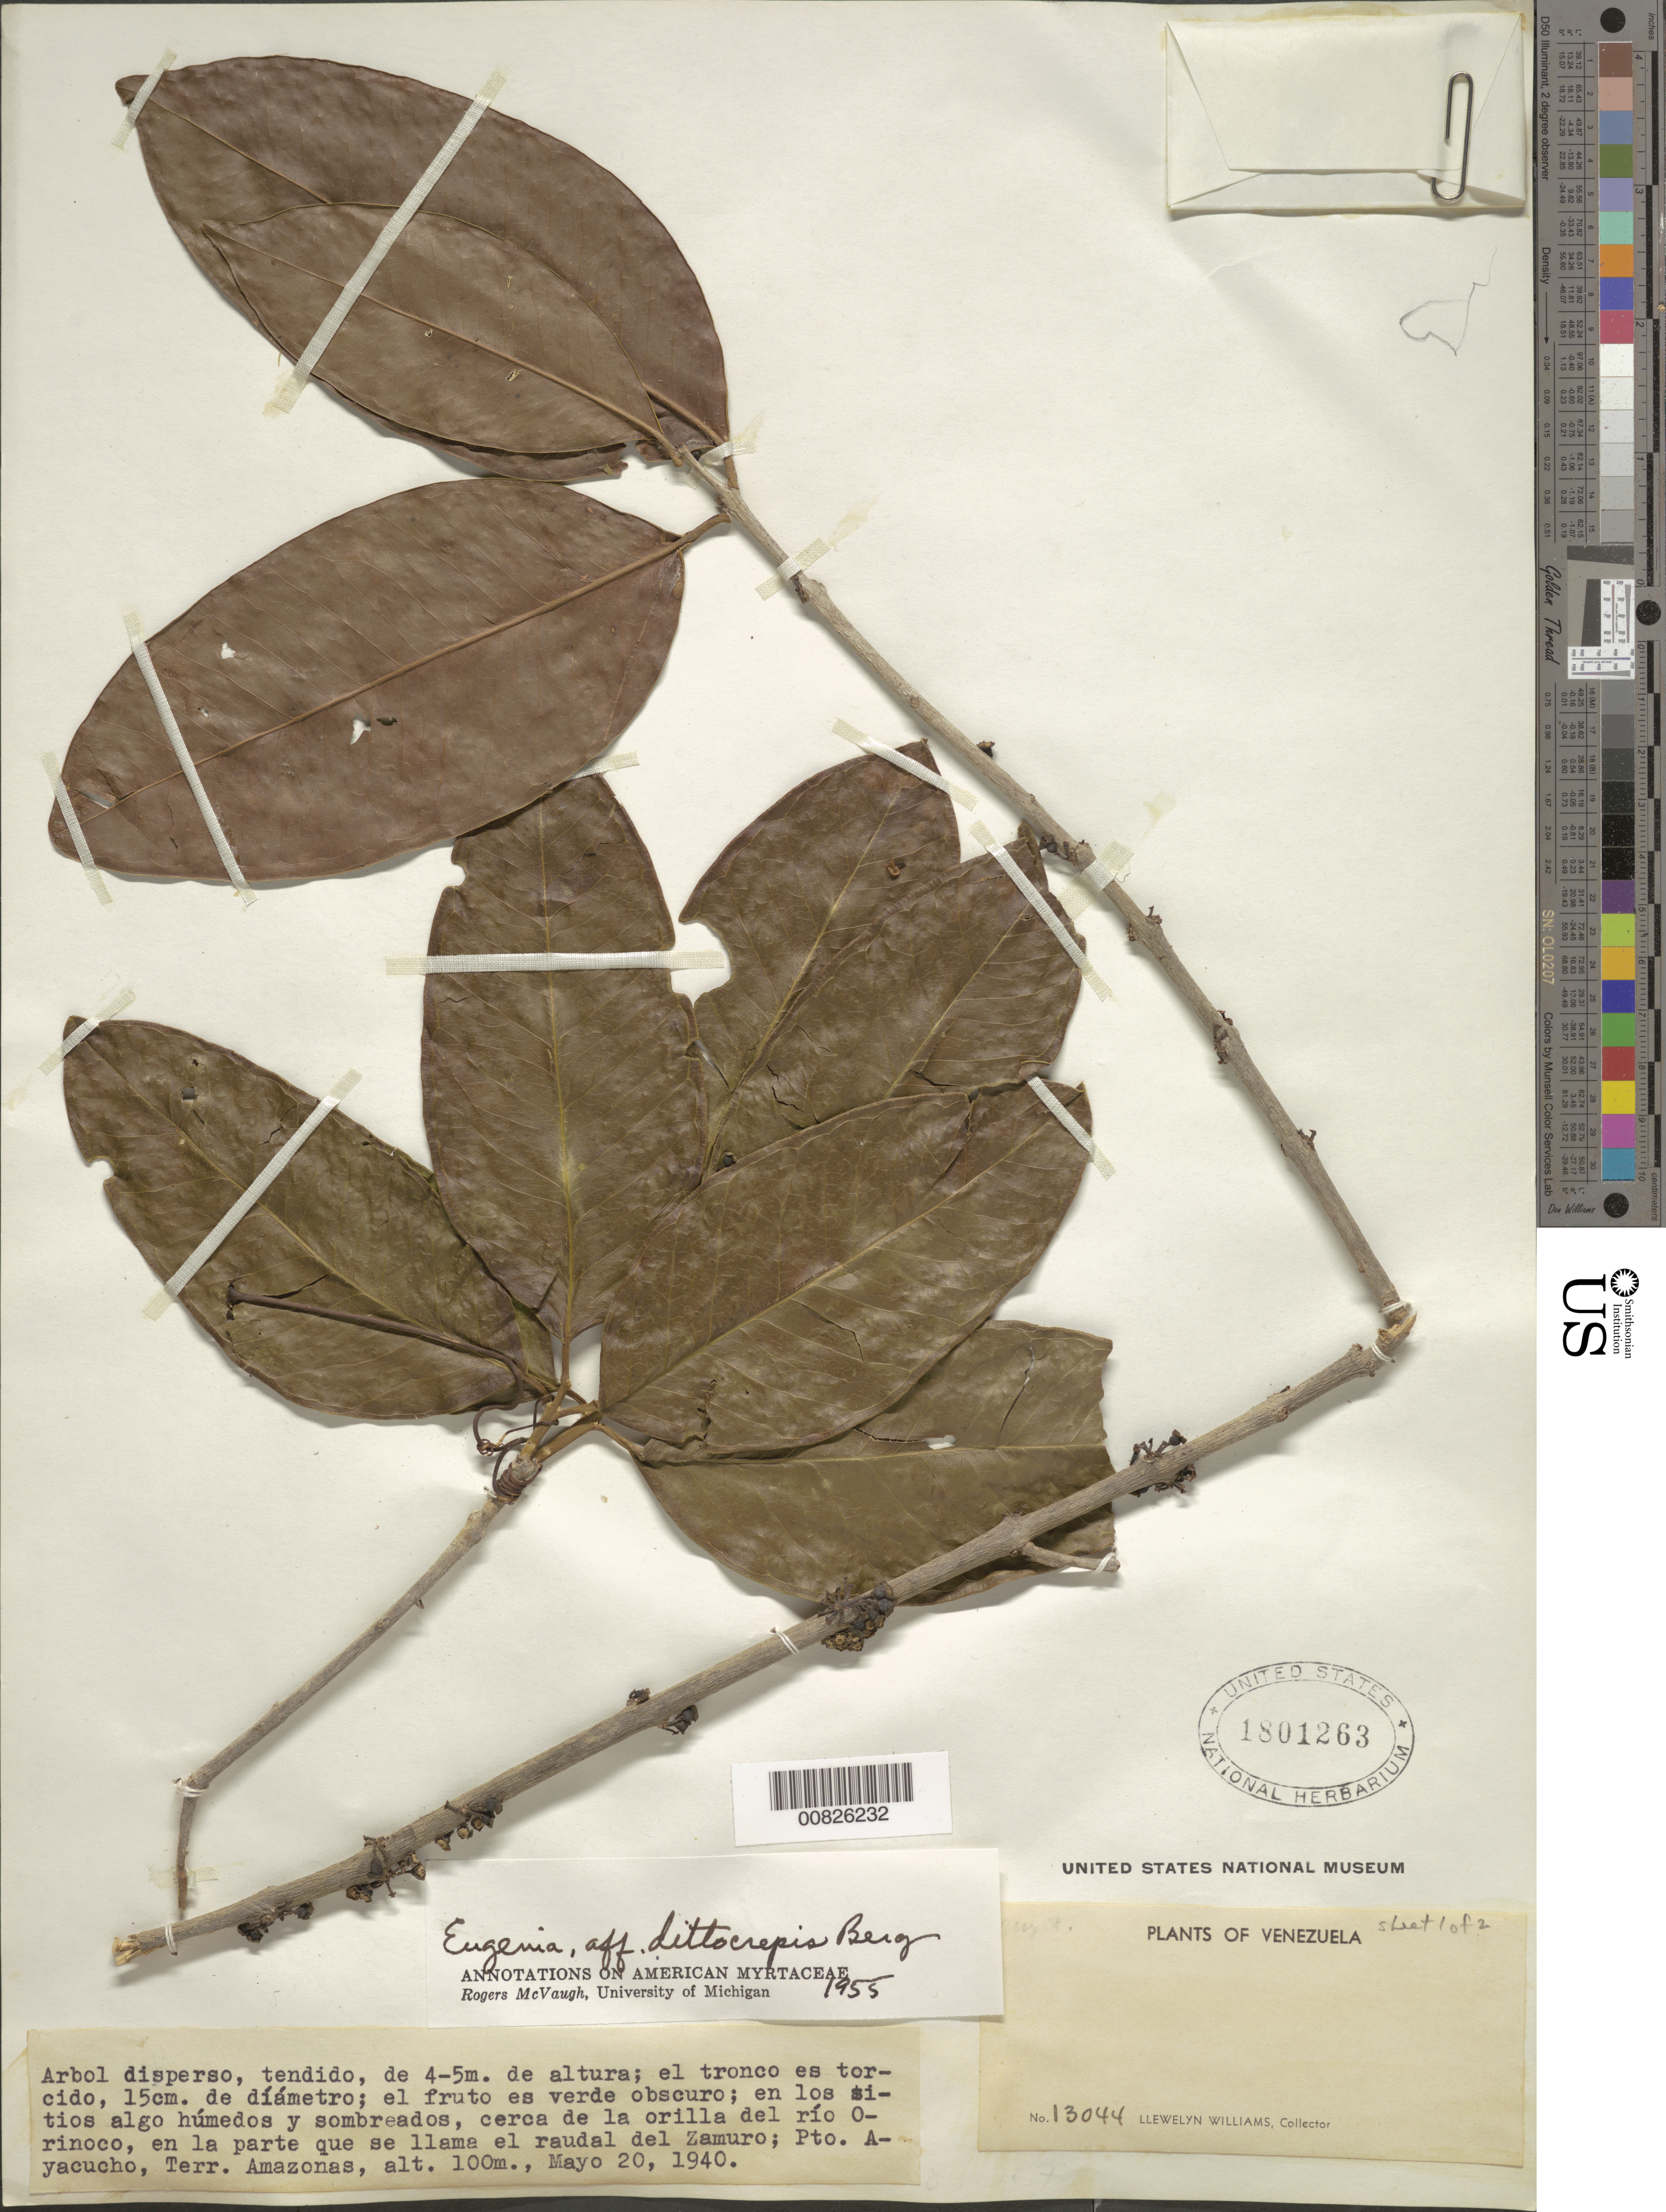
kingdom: Plantae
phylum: Tracheophyta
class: Magnoliopsida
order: Myrtales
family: Myrtaceae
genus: Eugenia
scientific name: Eugenia dittocrepis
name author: O. Berg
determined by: McVaugh, R.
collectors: Ll. Williams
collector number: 13044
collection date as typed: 20-May-40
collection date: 1940-05-20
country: Venezuela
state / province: Amazonas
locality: Puerto Ayacucho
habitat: Sitios algo humedos y sombreados, cerca de la orilla del rio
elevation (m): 100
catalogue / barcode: US 1801263